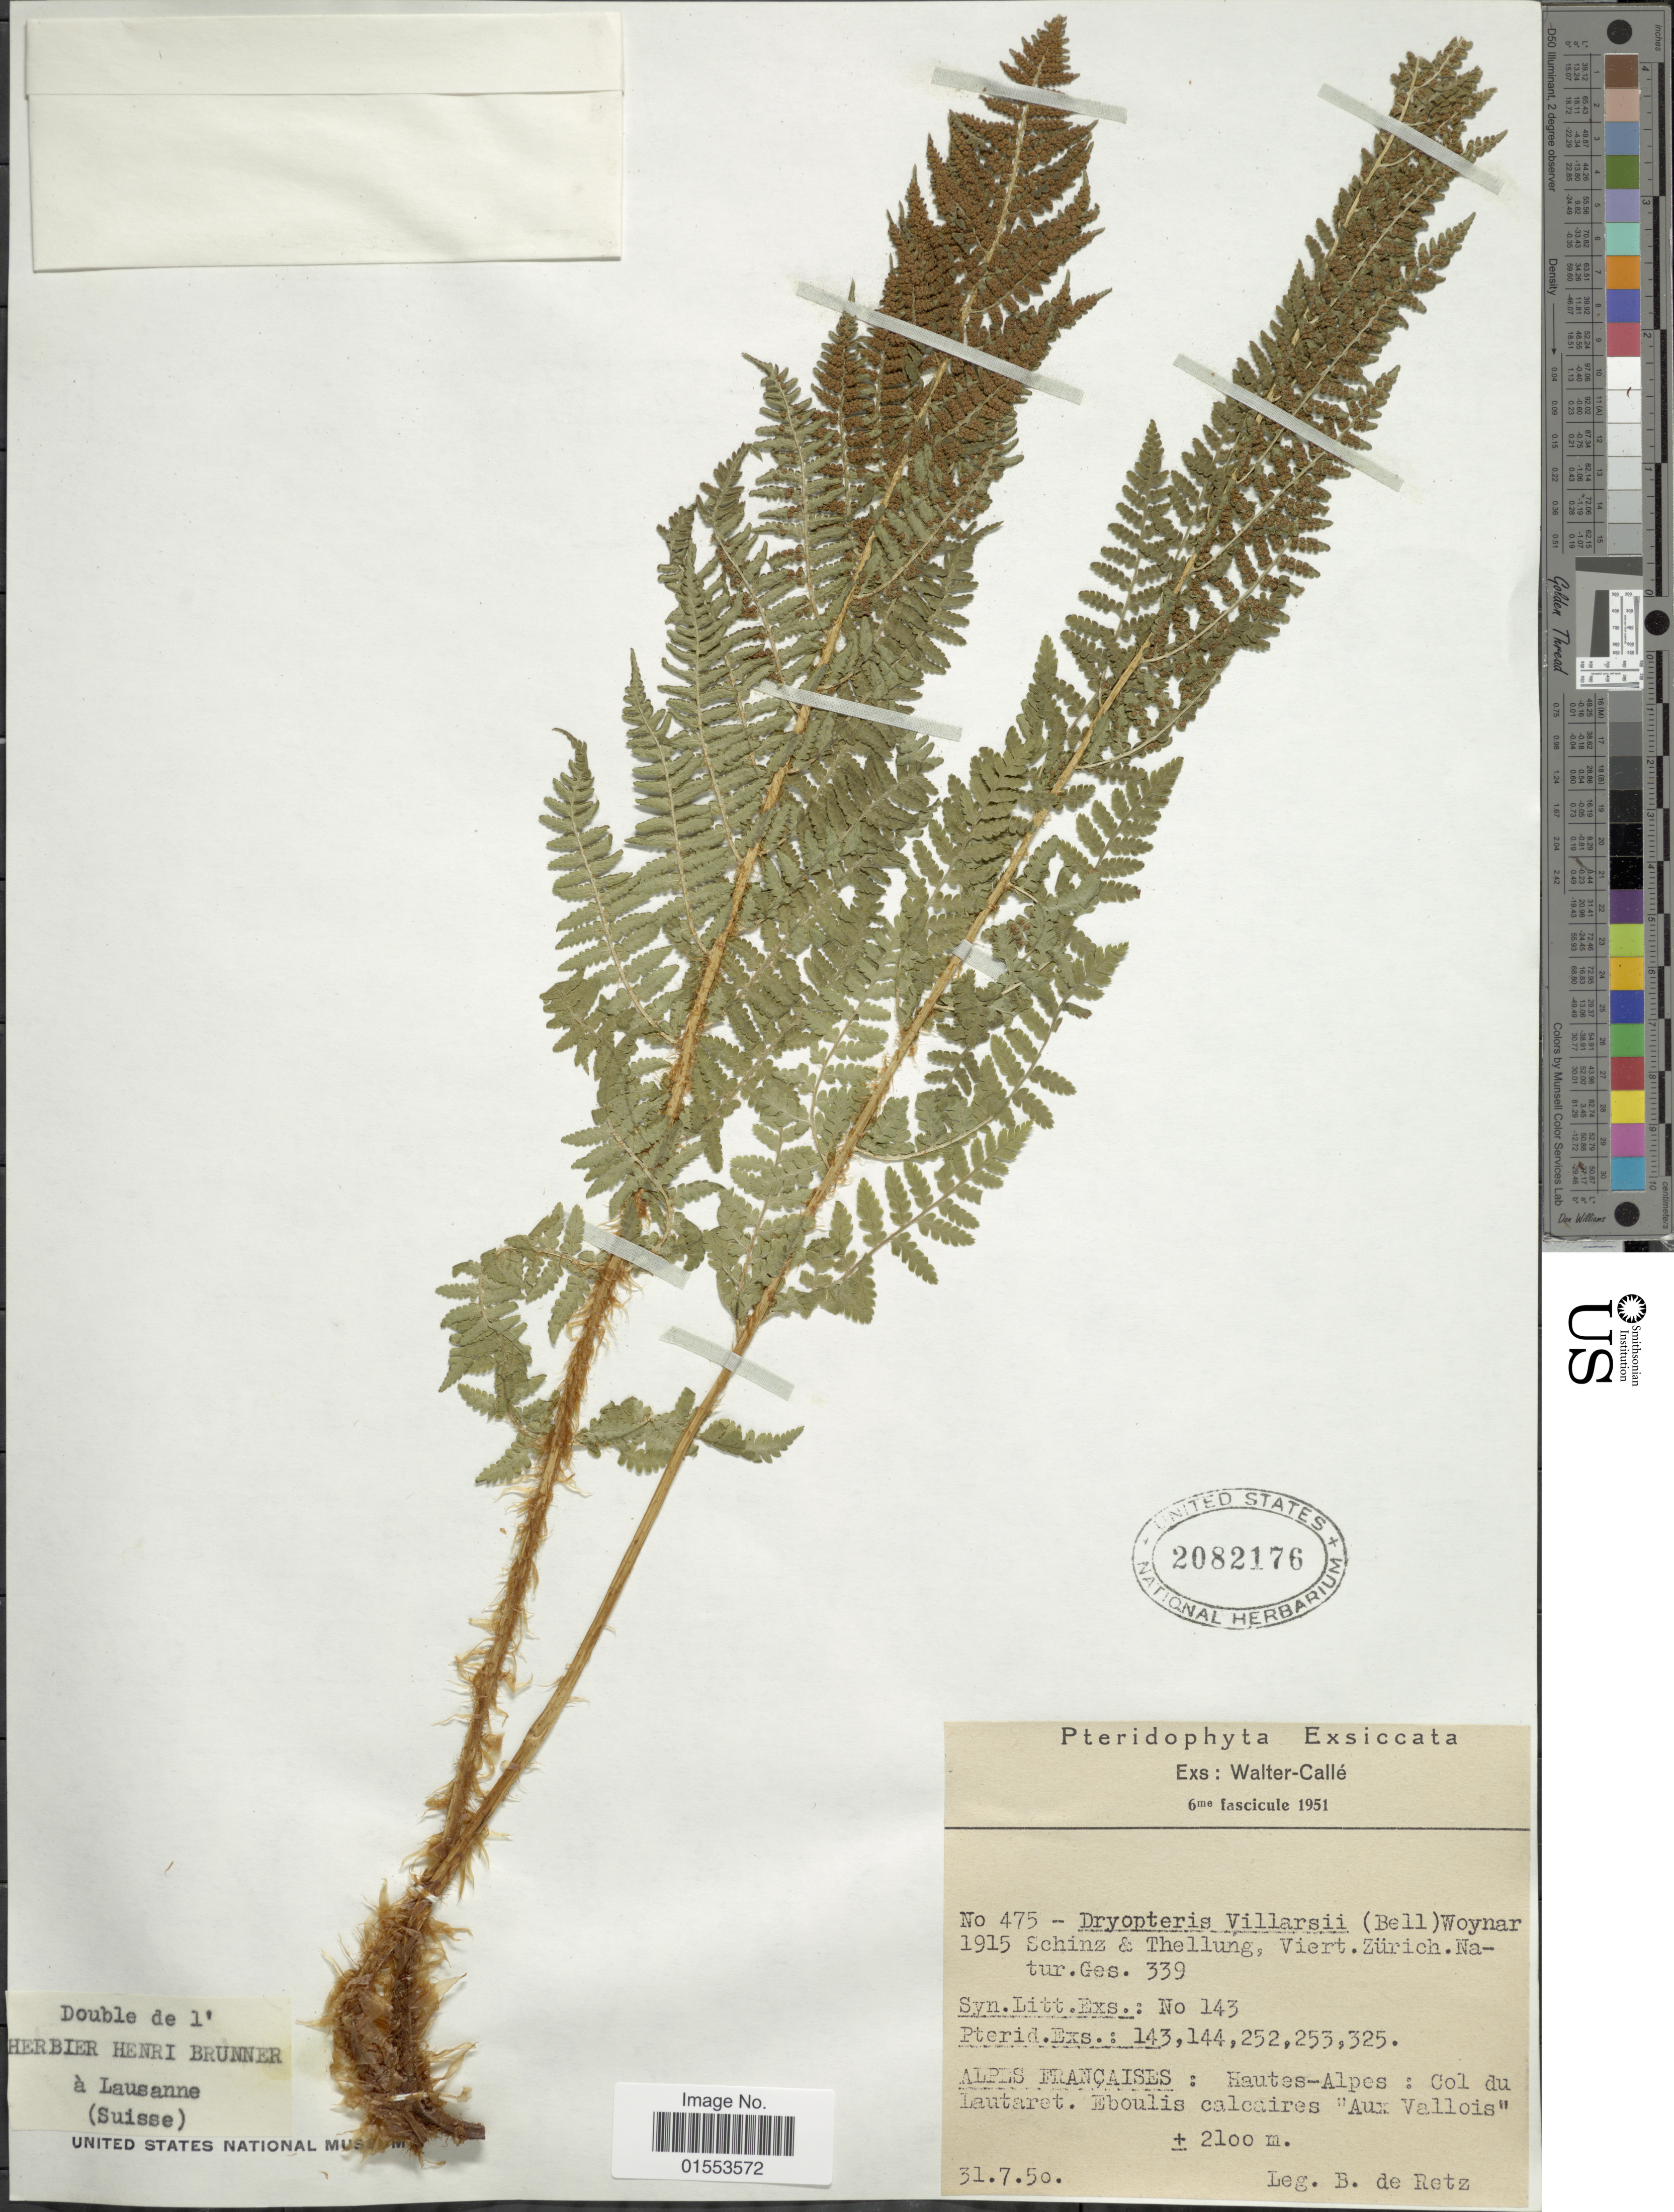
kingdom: Plantae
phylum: Tracheophyta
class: Polypodiopsida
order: Polypodiales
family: Dryopteridaceae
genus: Dryopteris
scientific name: Dryopteris rigida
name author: Underw.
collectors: B. de Retz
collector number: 475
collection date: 1950-07-31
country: France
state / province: Provence-Alpes-Côte d'Azur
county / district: Hautes-Alpes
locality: Alpes Francaises: Hautes-Alpes: Col du Lautaret. Eboulis calcaires "Aux Vallois".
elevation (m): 2100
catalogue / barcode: US 2082176